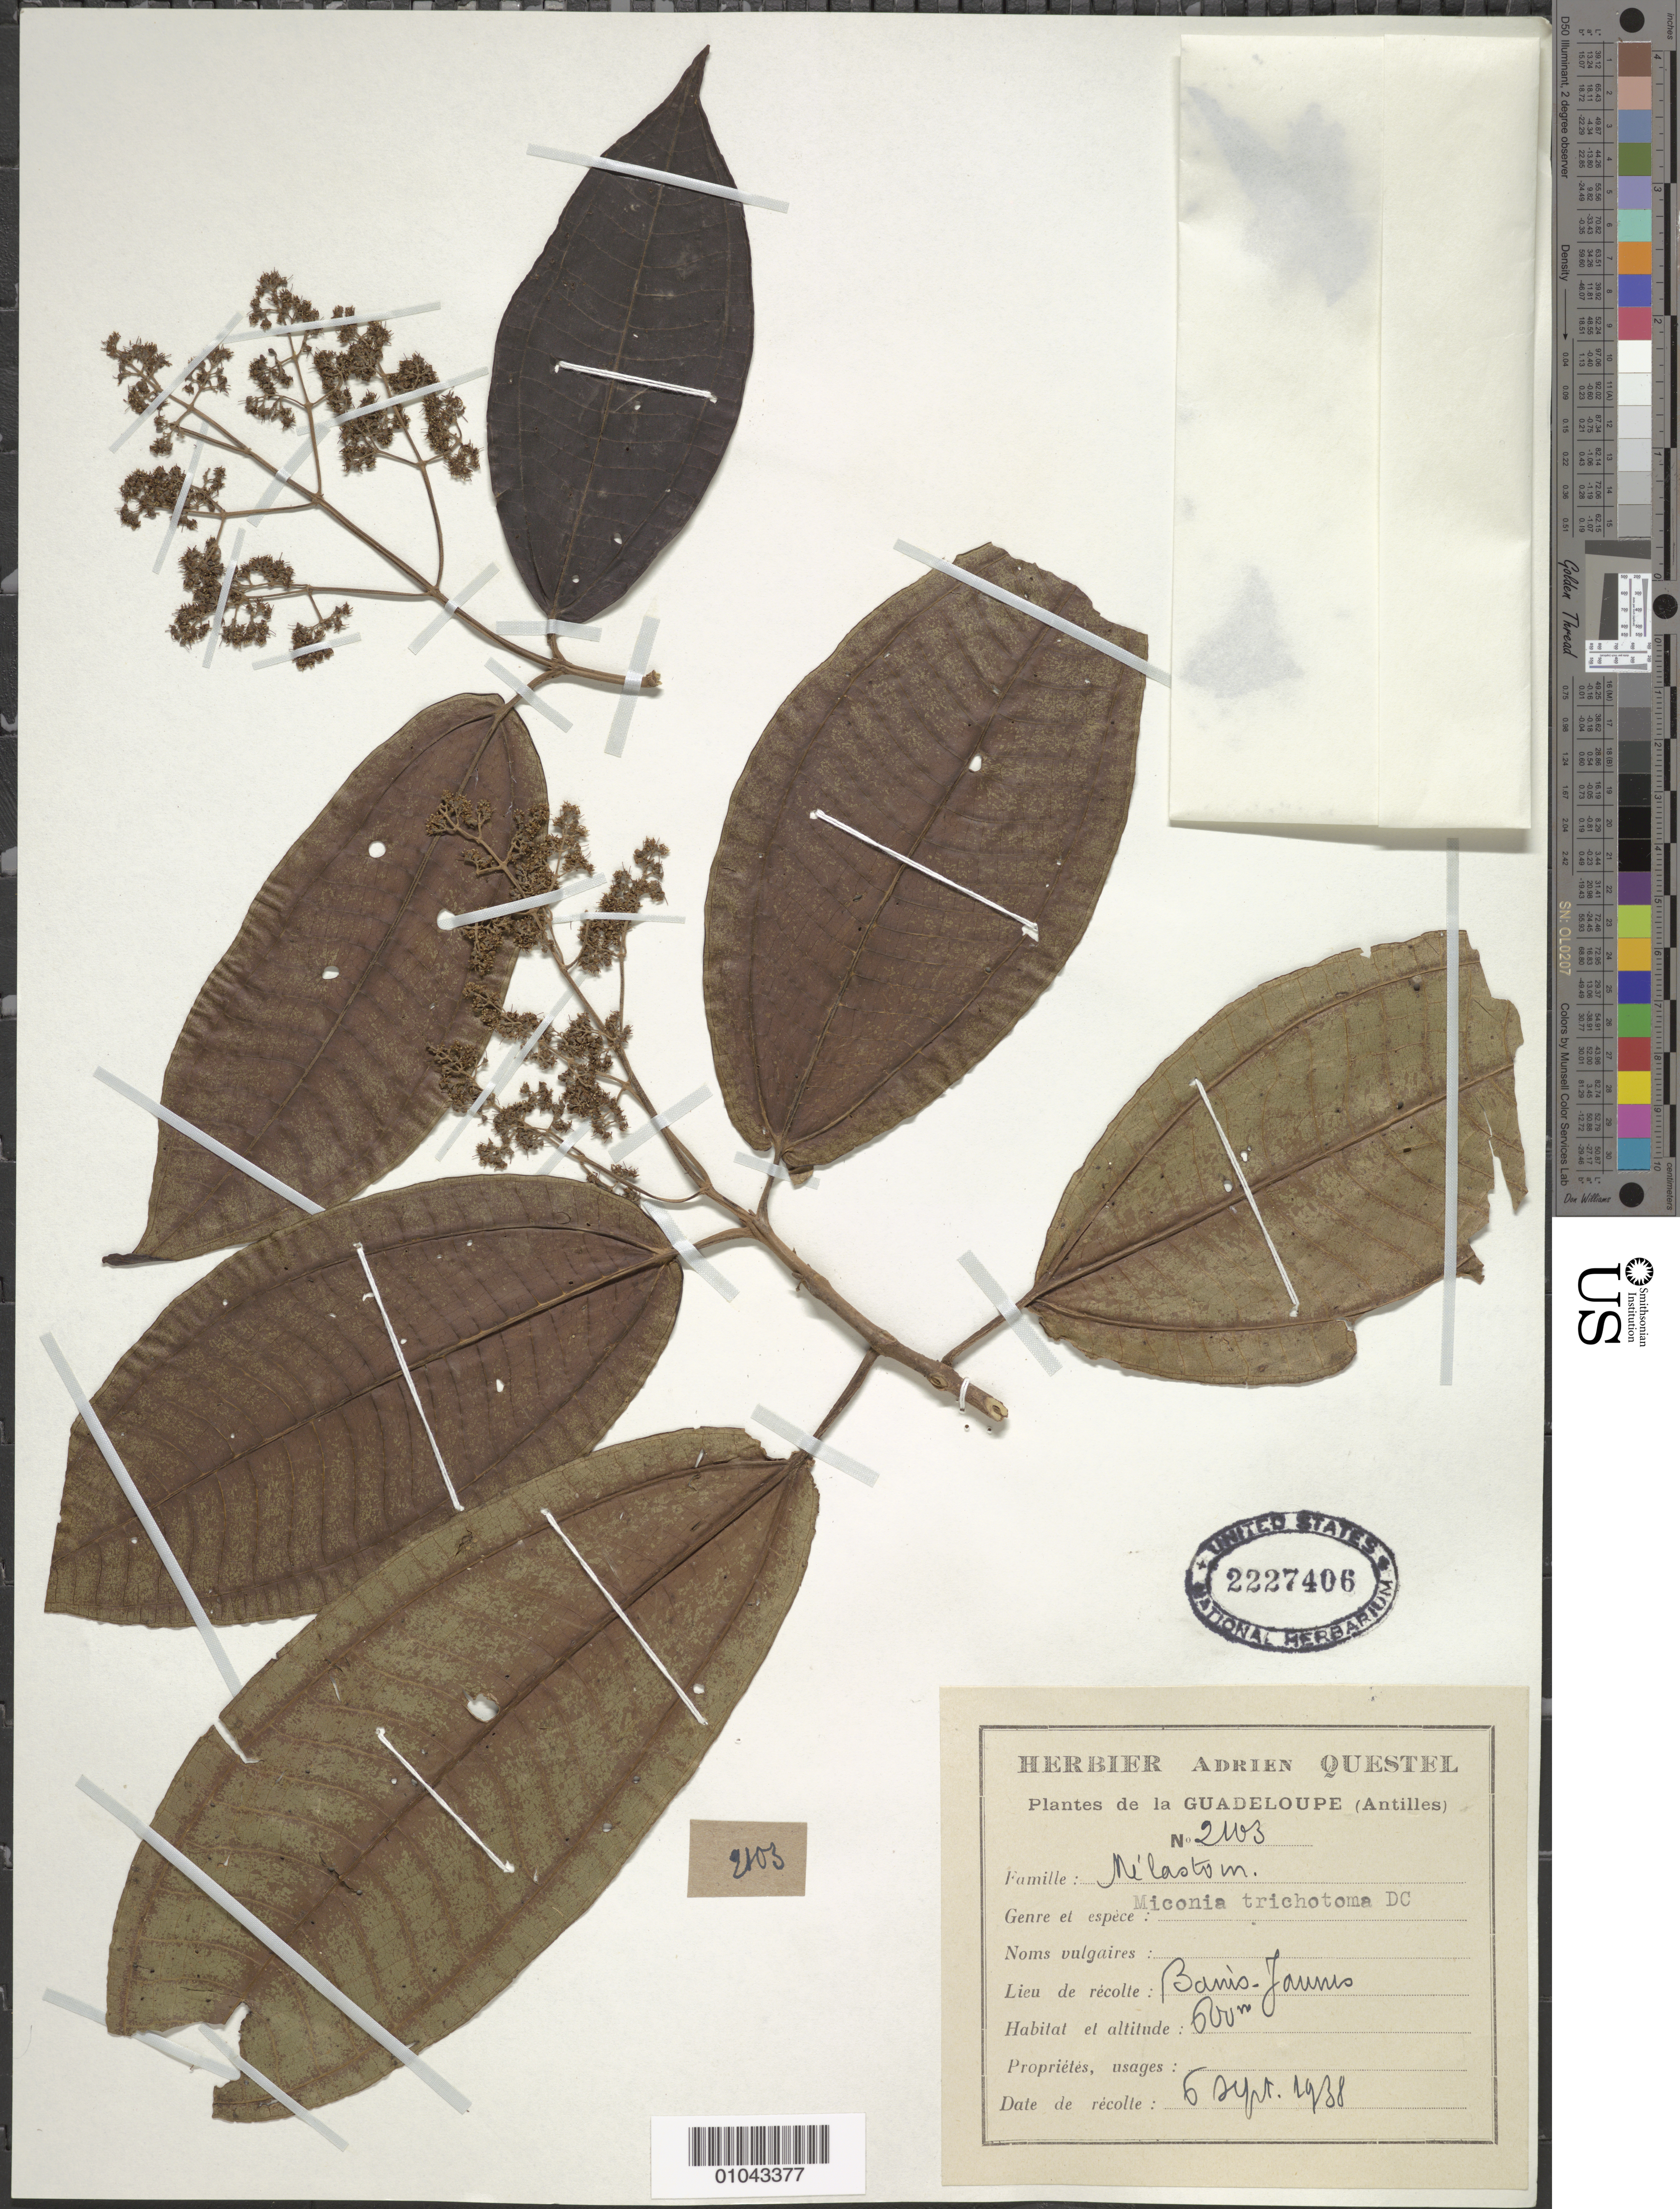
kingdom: Plantae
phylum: Tracheophyta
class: Magnoliopsida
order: Myrtales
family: Melastomataceae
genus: Miconia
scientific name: Miconia trichotoma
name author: (Desr.) DC.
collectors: A. Questel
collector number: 2103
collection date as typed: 06 Sep 1938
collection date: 1938-09-06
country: Guadeloupe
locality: Bains Jaunes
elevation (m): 600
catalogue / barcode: US 2227406